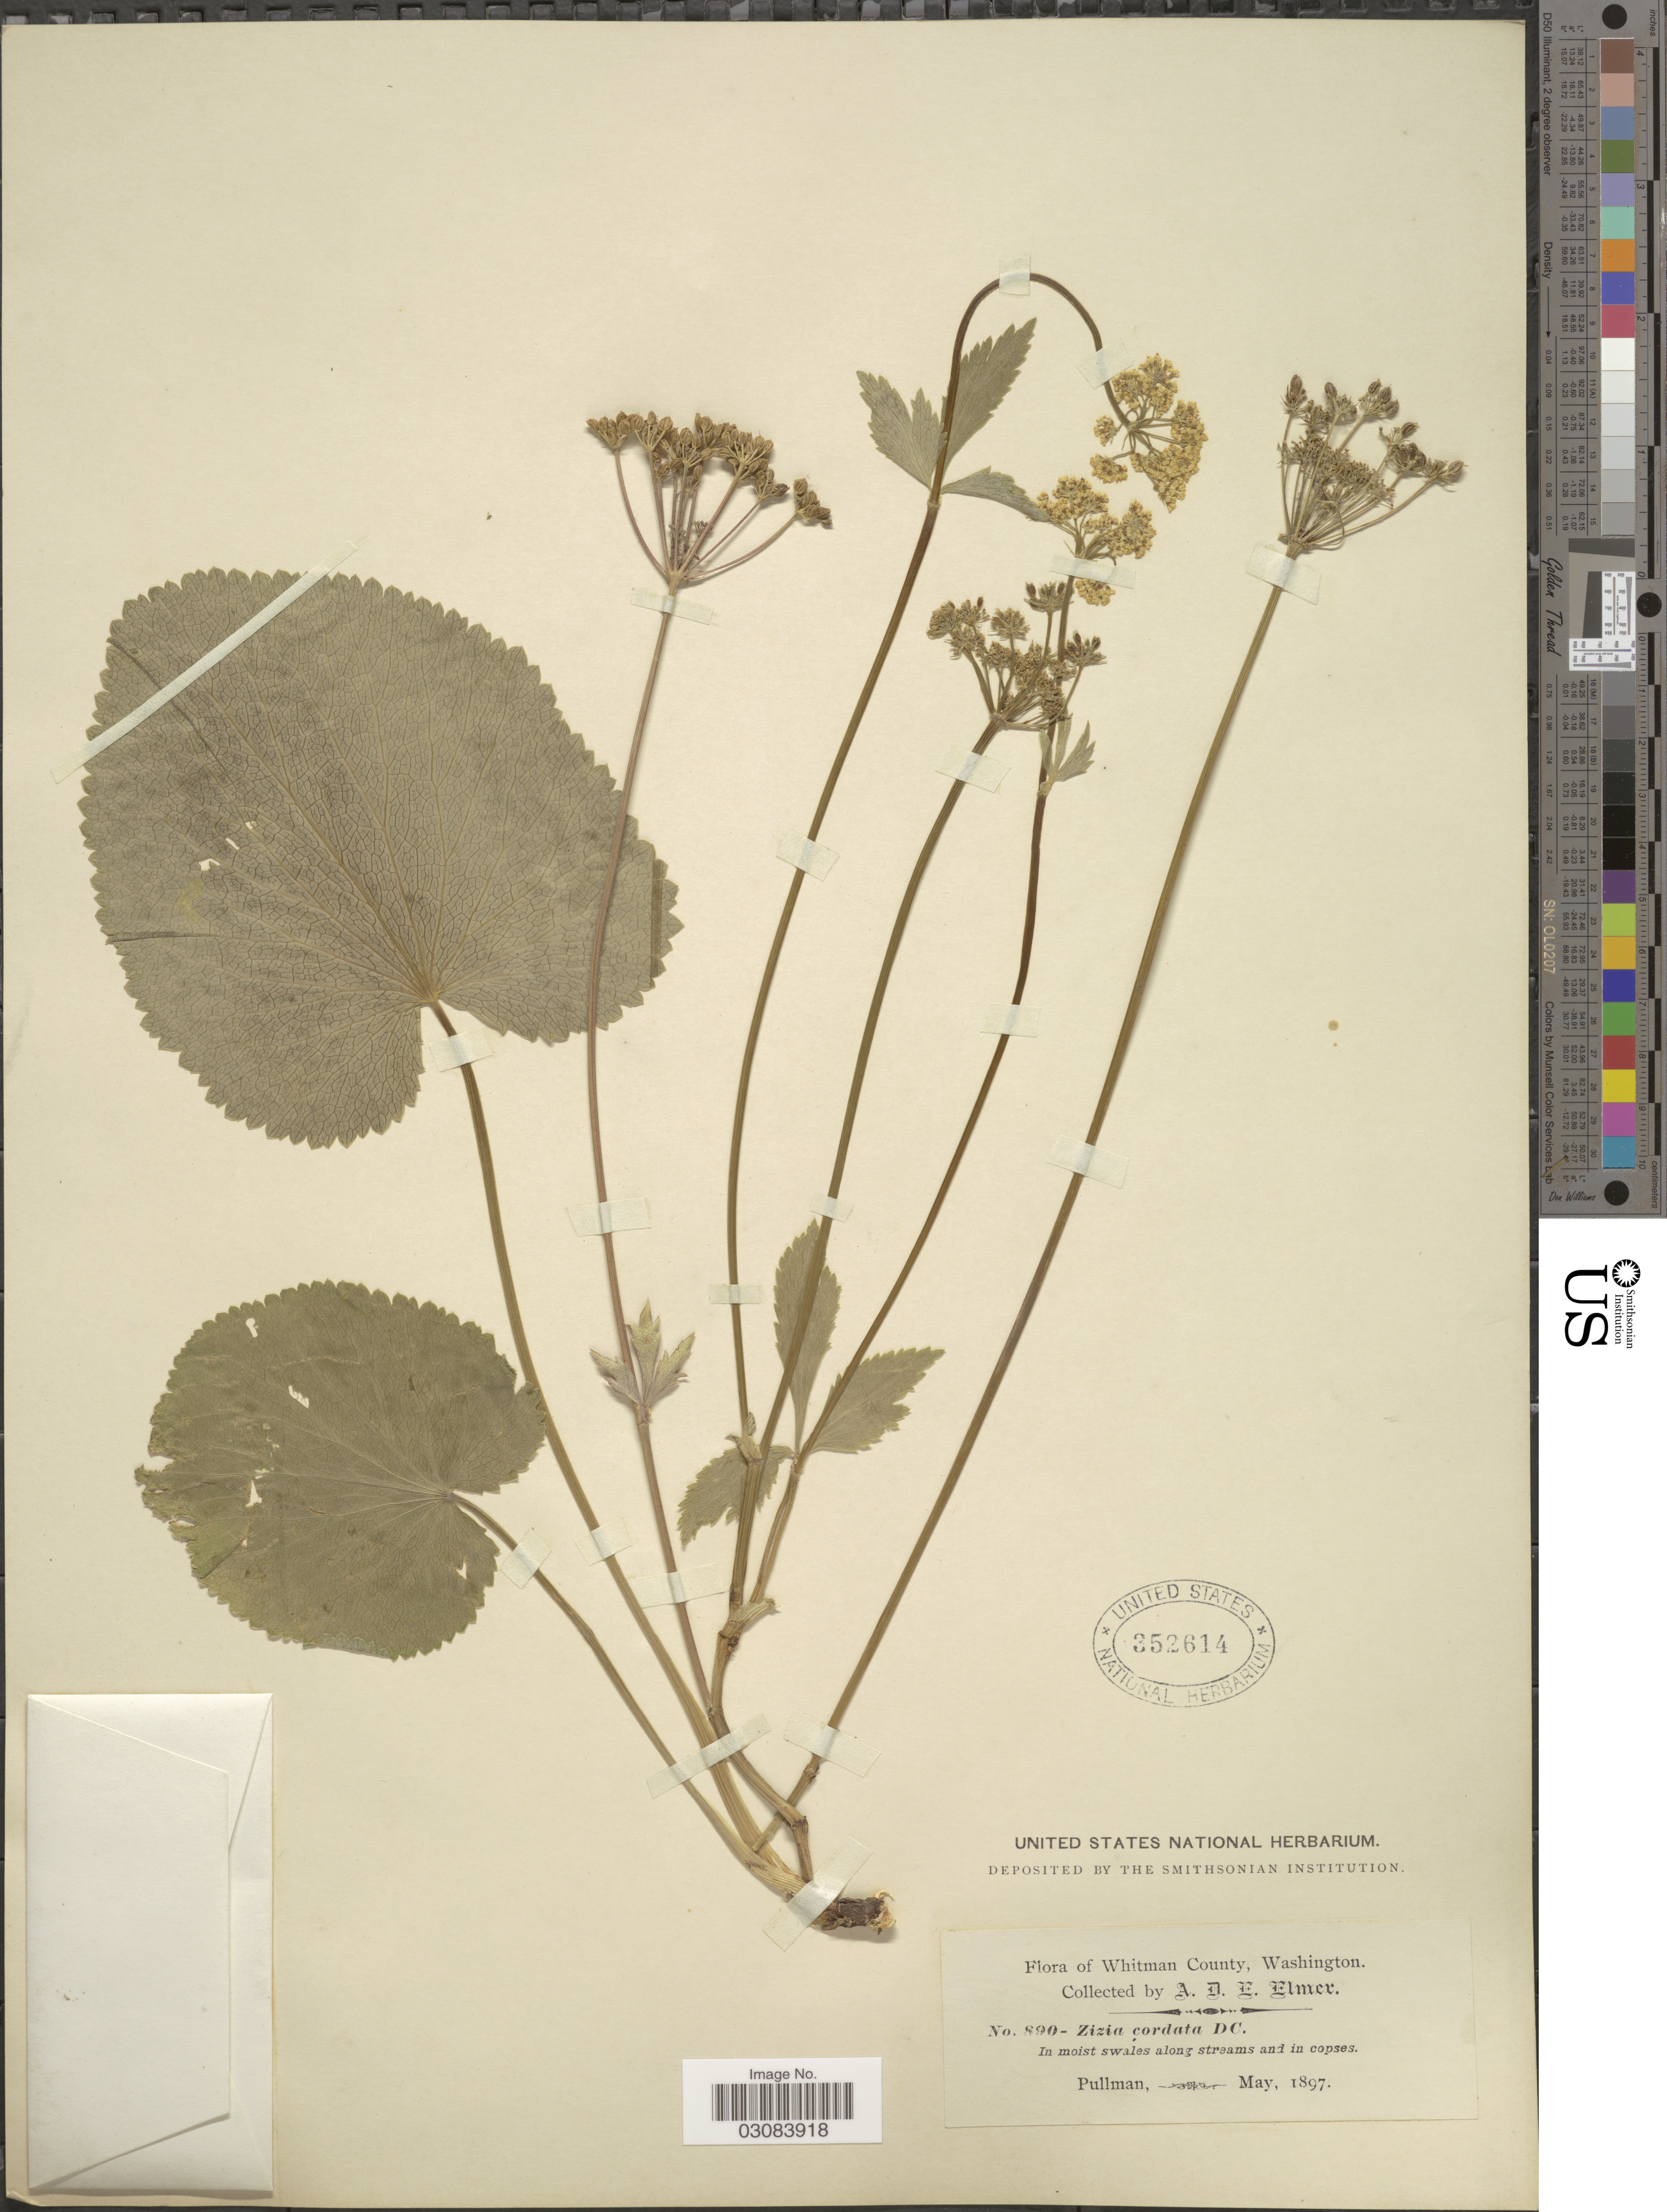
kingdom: Plantae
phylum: Tracheophyta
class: Magnoliopsida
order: Apiales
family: Apiaceae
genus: Zizia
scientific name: Zizia aptera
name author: (A. Gray) Fernald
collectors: A. D. E. Elmer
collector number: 890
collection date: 1897-05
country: United States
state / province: Washington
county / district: Whitman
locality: Whitman County. In moist swales along streams and in copses.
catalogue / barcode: US 352614